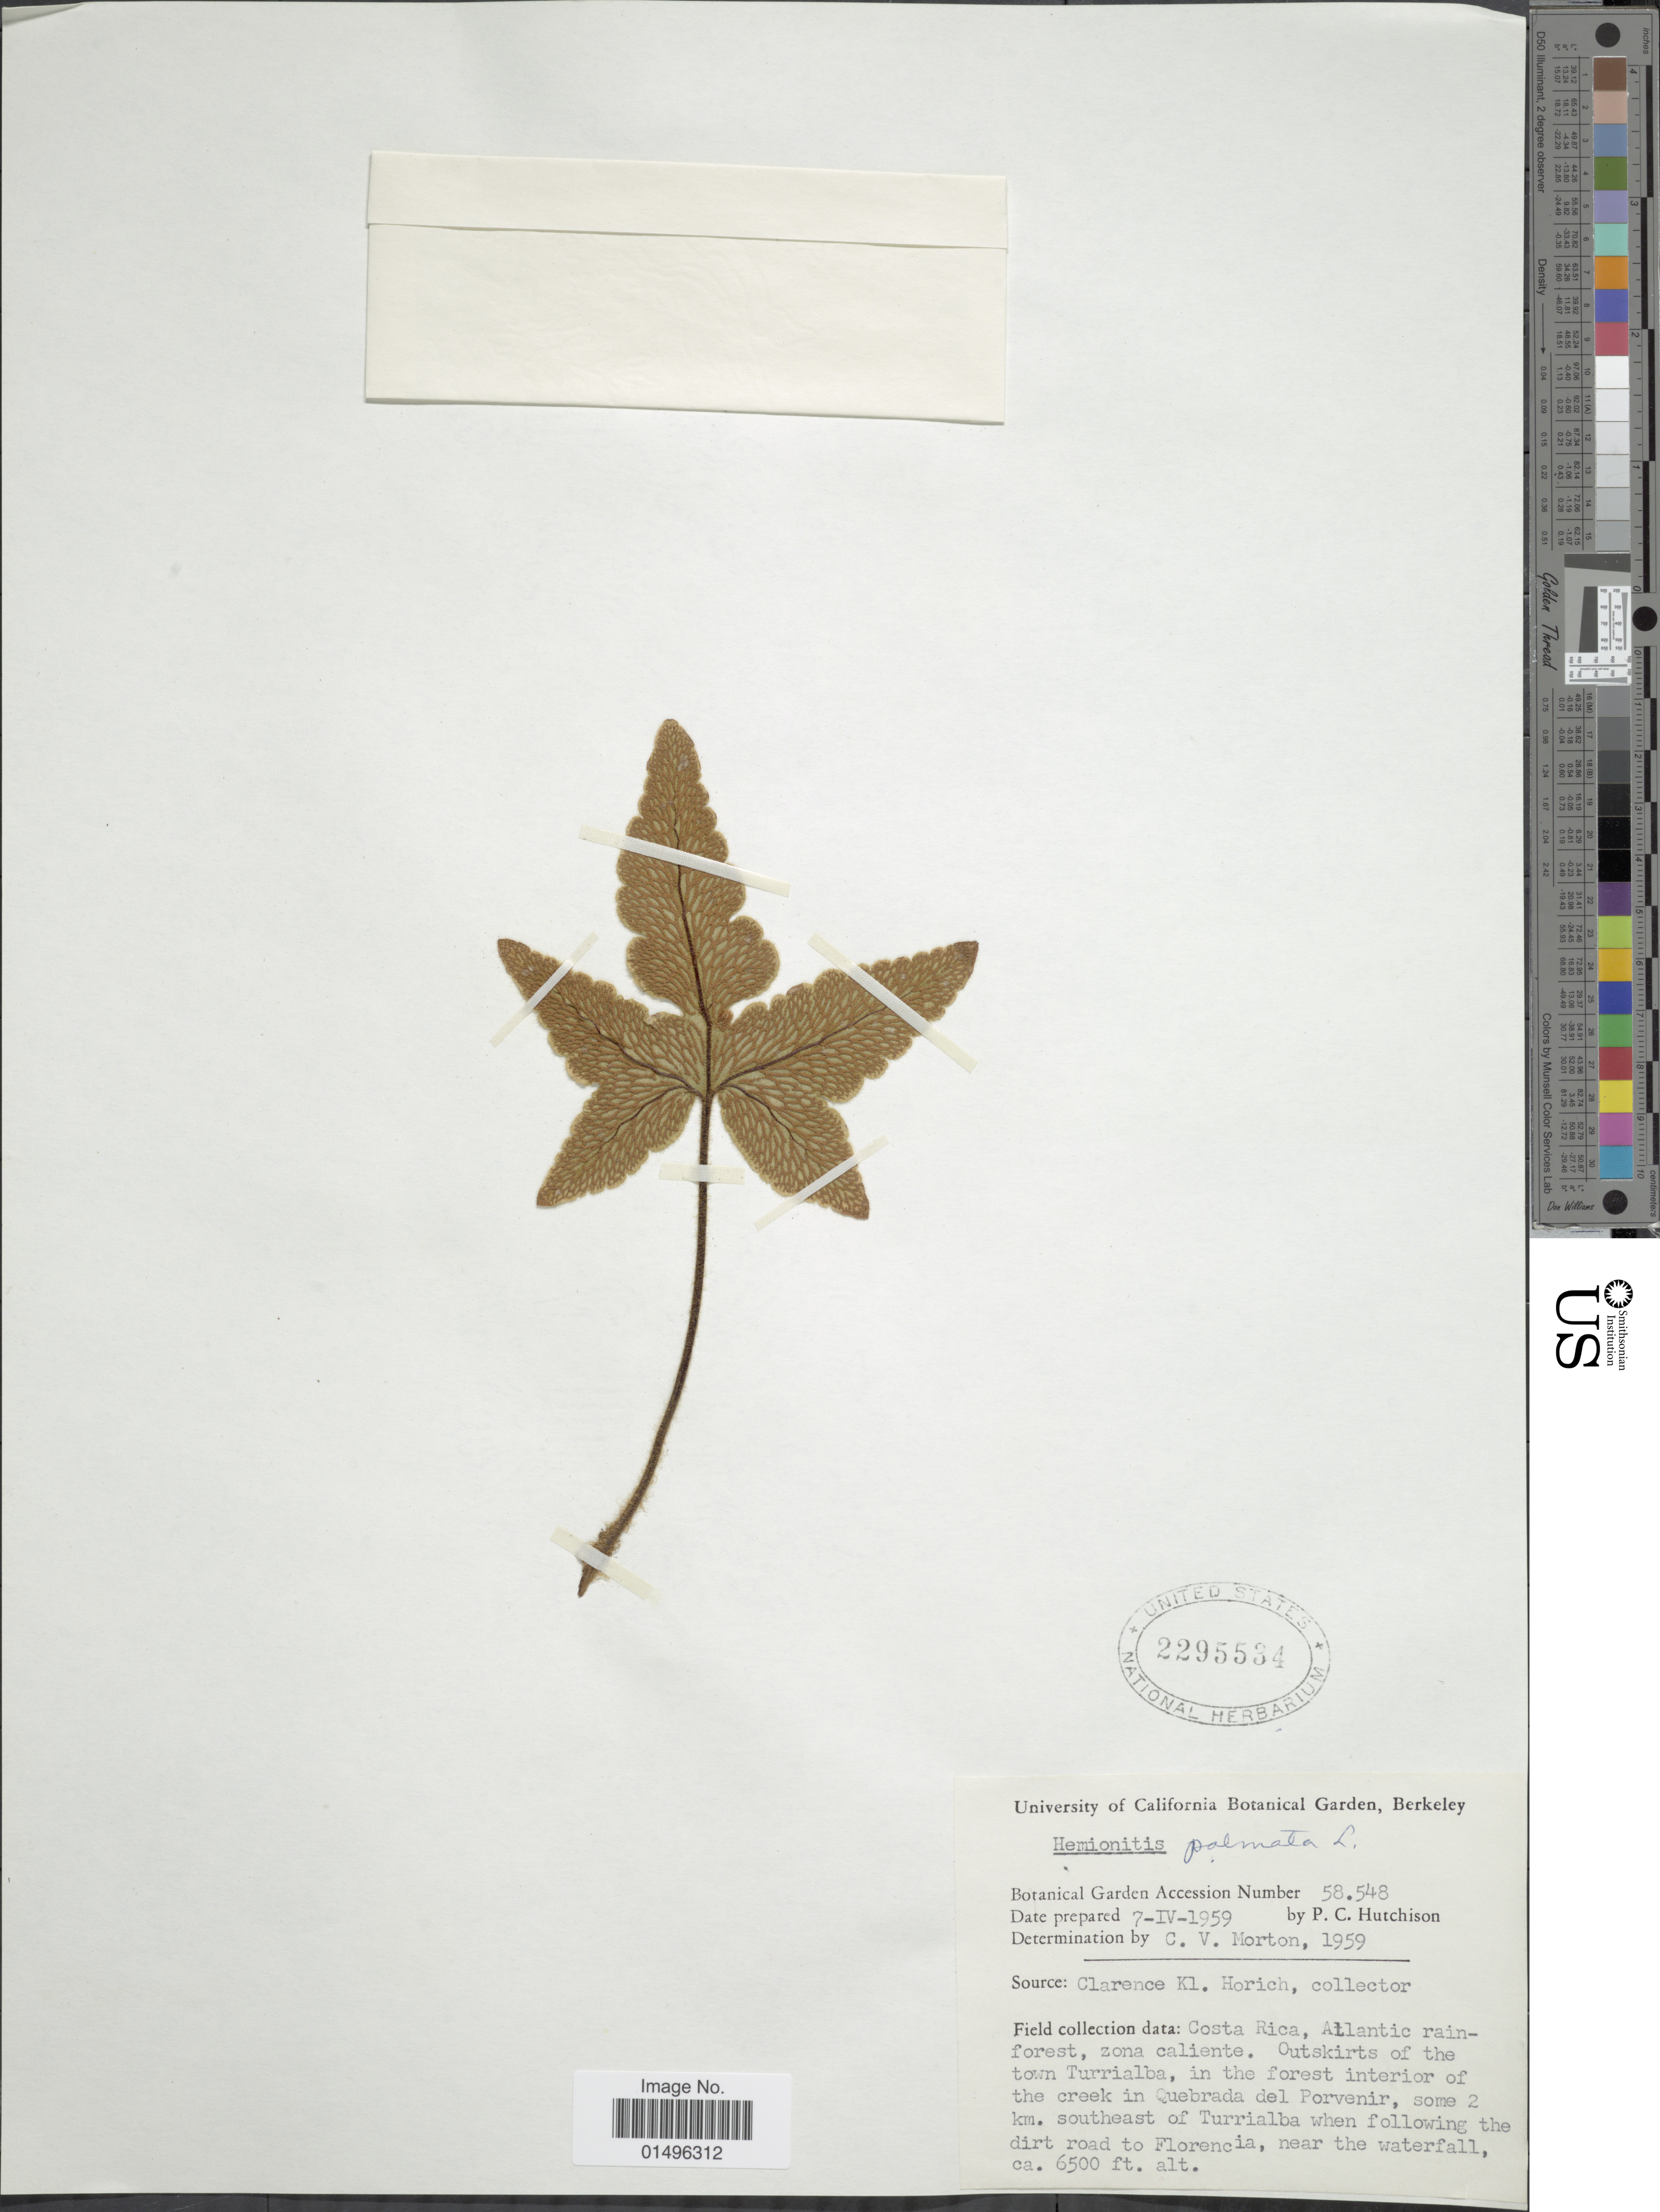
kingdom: Plantae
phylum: Tracheophyta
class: Polypodiopsida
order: Polypodiales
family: Pteridaceae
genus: Hemionitis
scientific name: Hemionitis palmata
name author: L.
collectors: P. C. Hutchison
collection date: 1959-04-07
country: United States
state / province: California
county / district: Alameda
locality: University of California Botanical Garden, Berkeley.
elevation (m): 1981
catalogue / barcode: US 2295534